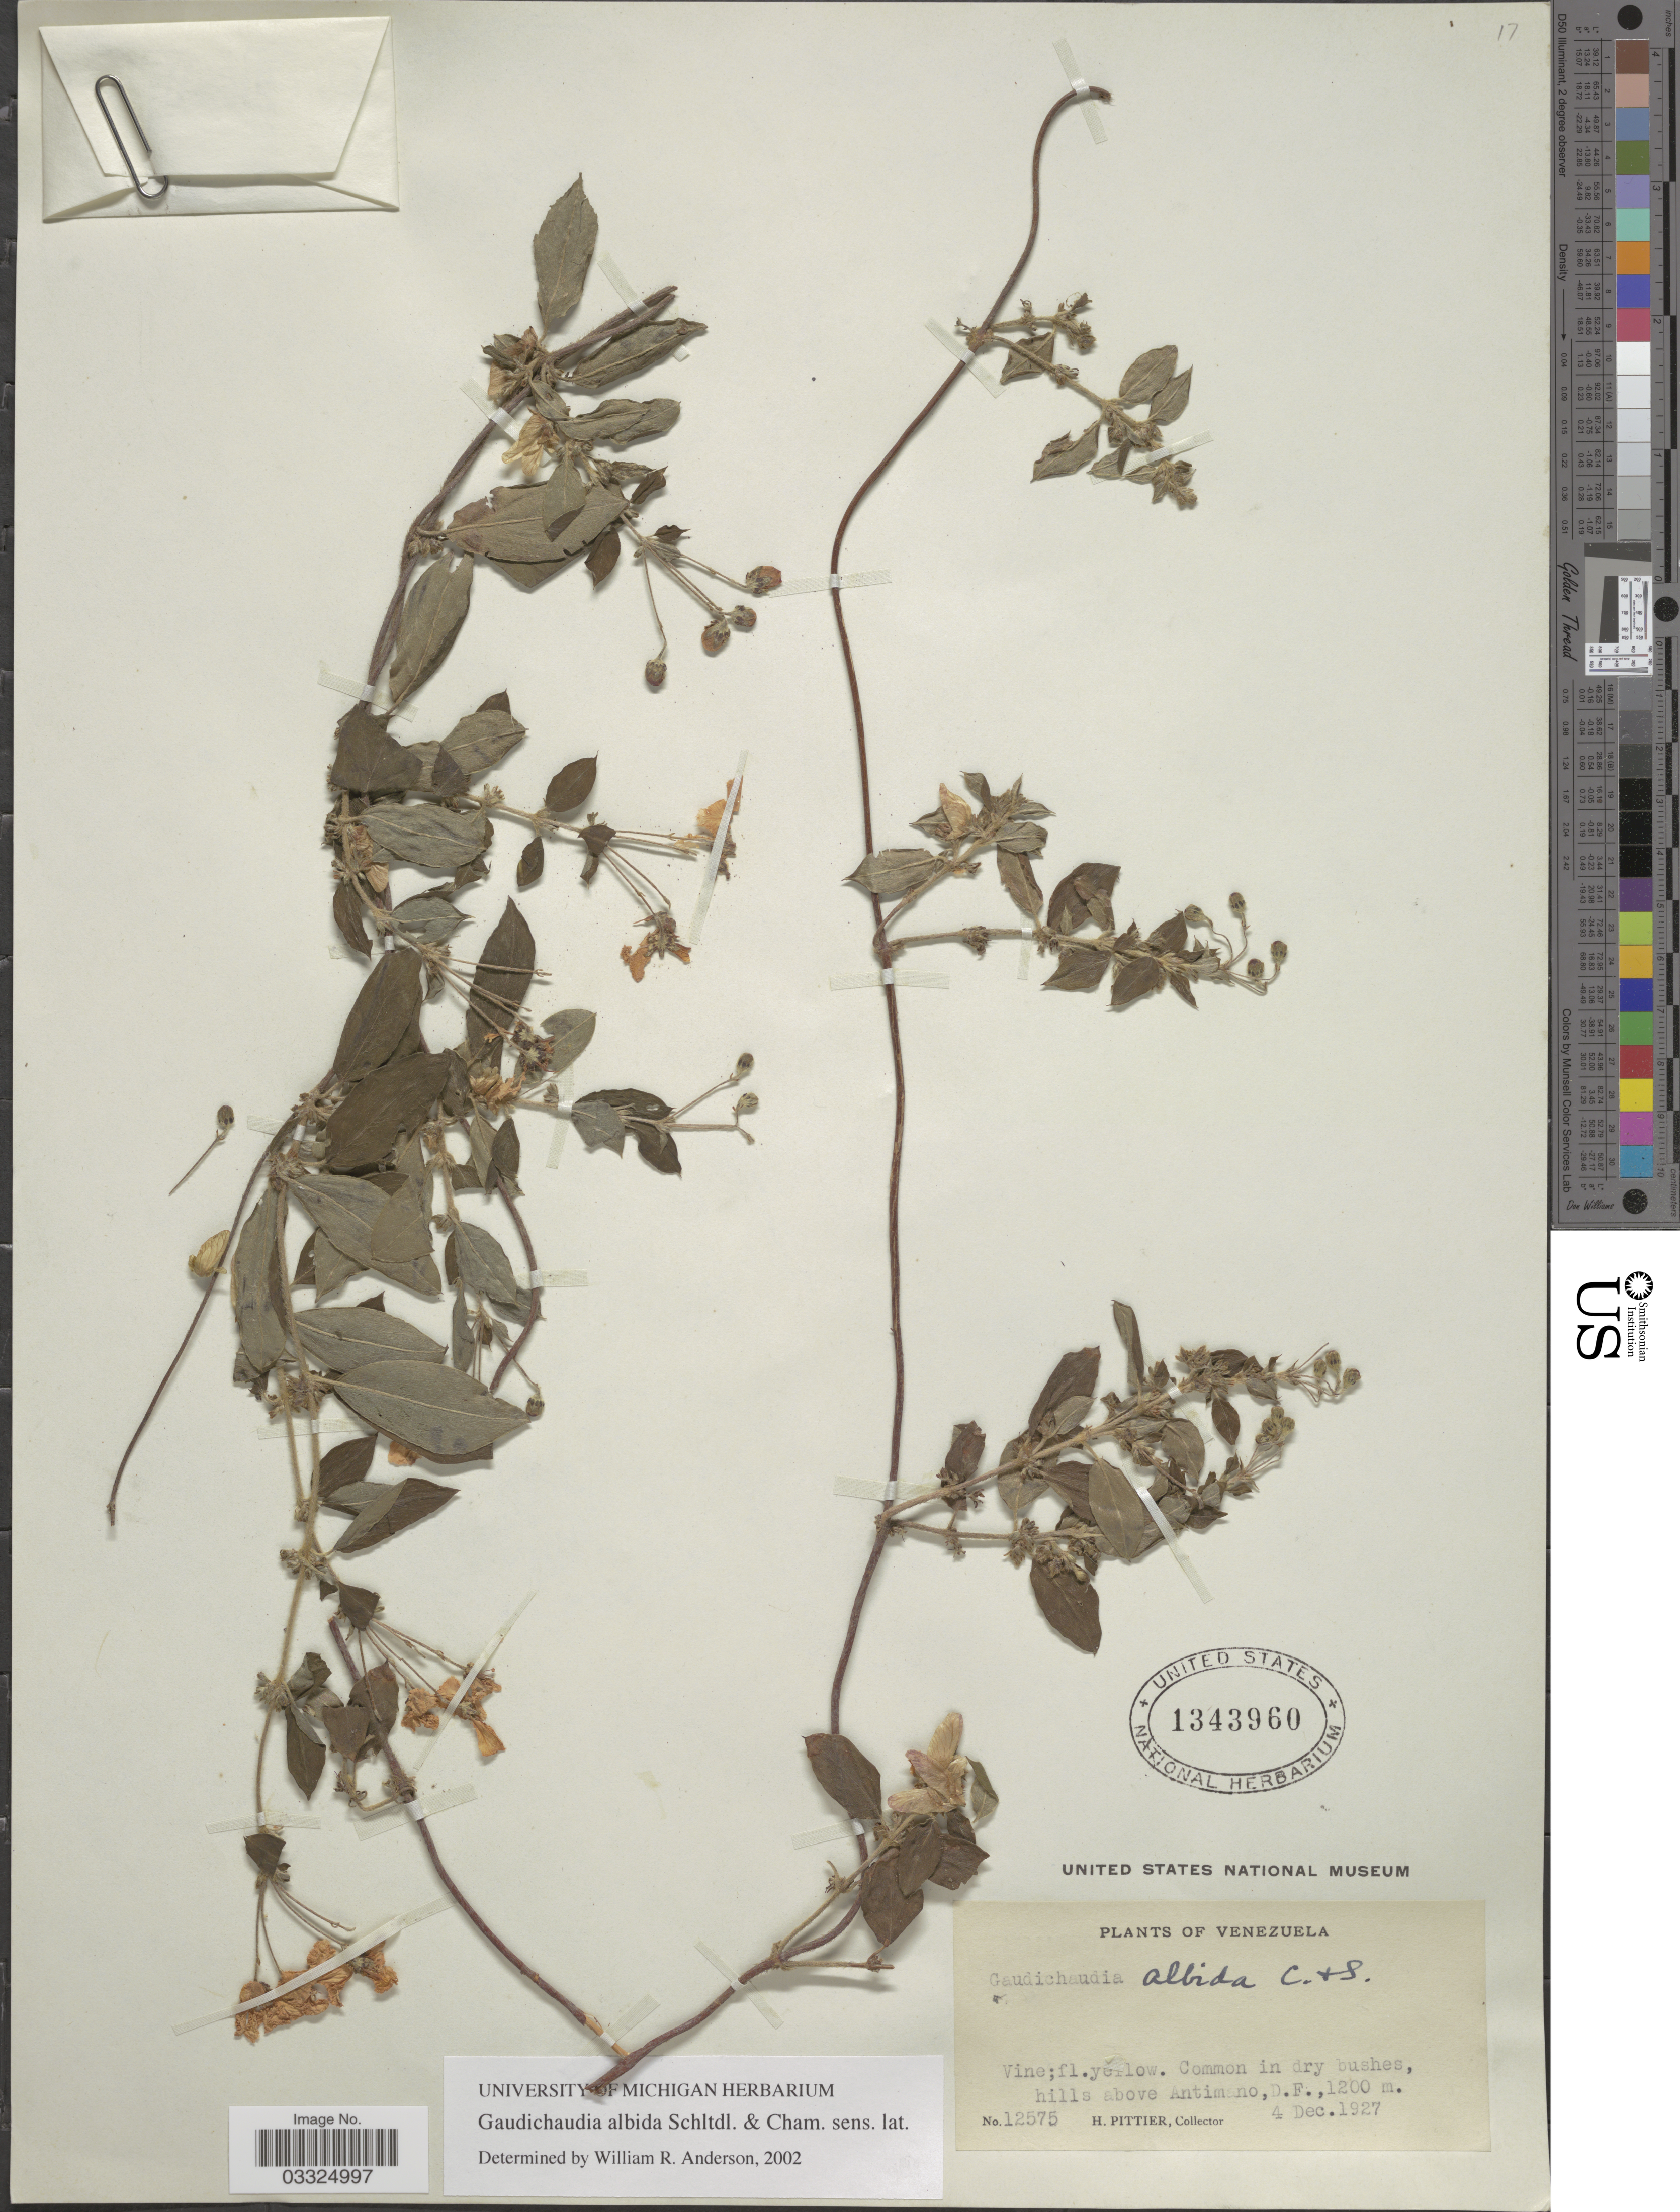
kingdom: Plantae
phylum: Tracheophyta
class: Magnoliopsida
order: Malpighiales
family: Malpighiaceae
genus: Gaudichaudia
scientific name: Gaudichaudia albida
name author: Schltdl. & Cham.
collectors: H. F. Pittier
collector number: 12575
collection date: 1927-12-04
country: Venezuela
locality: Hills above Antimano, D.F.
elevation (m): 1200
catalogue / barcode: US 1343960